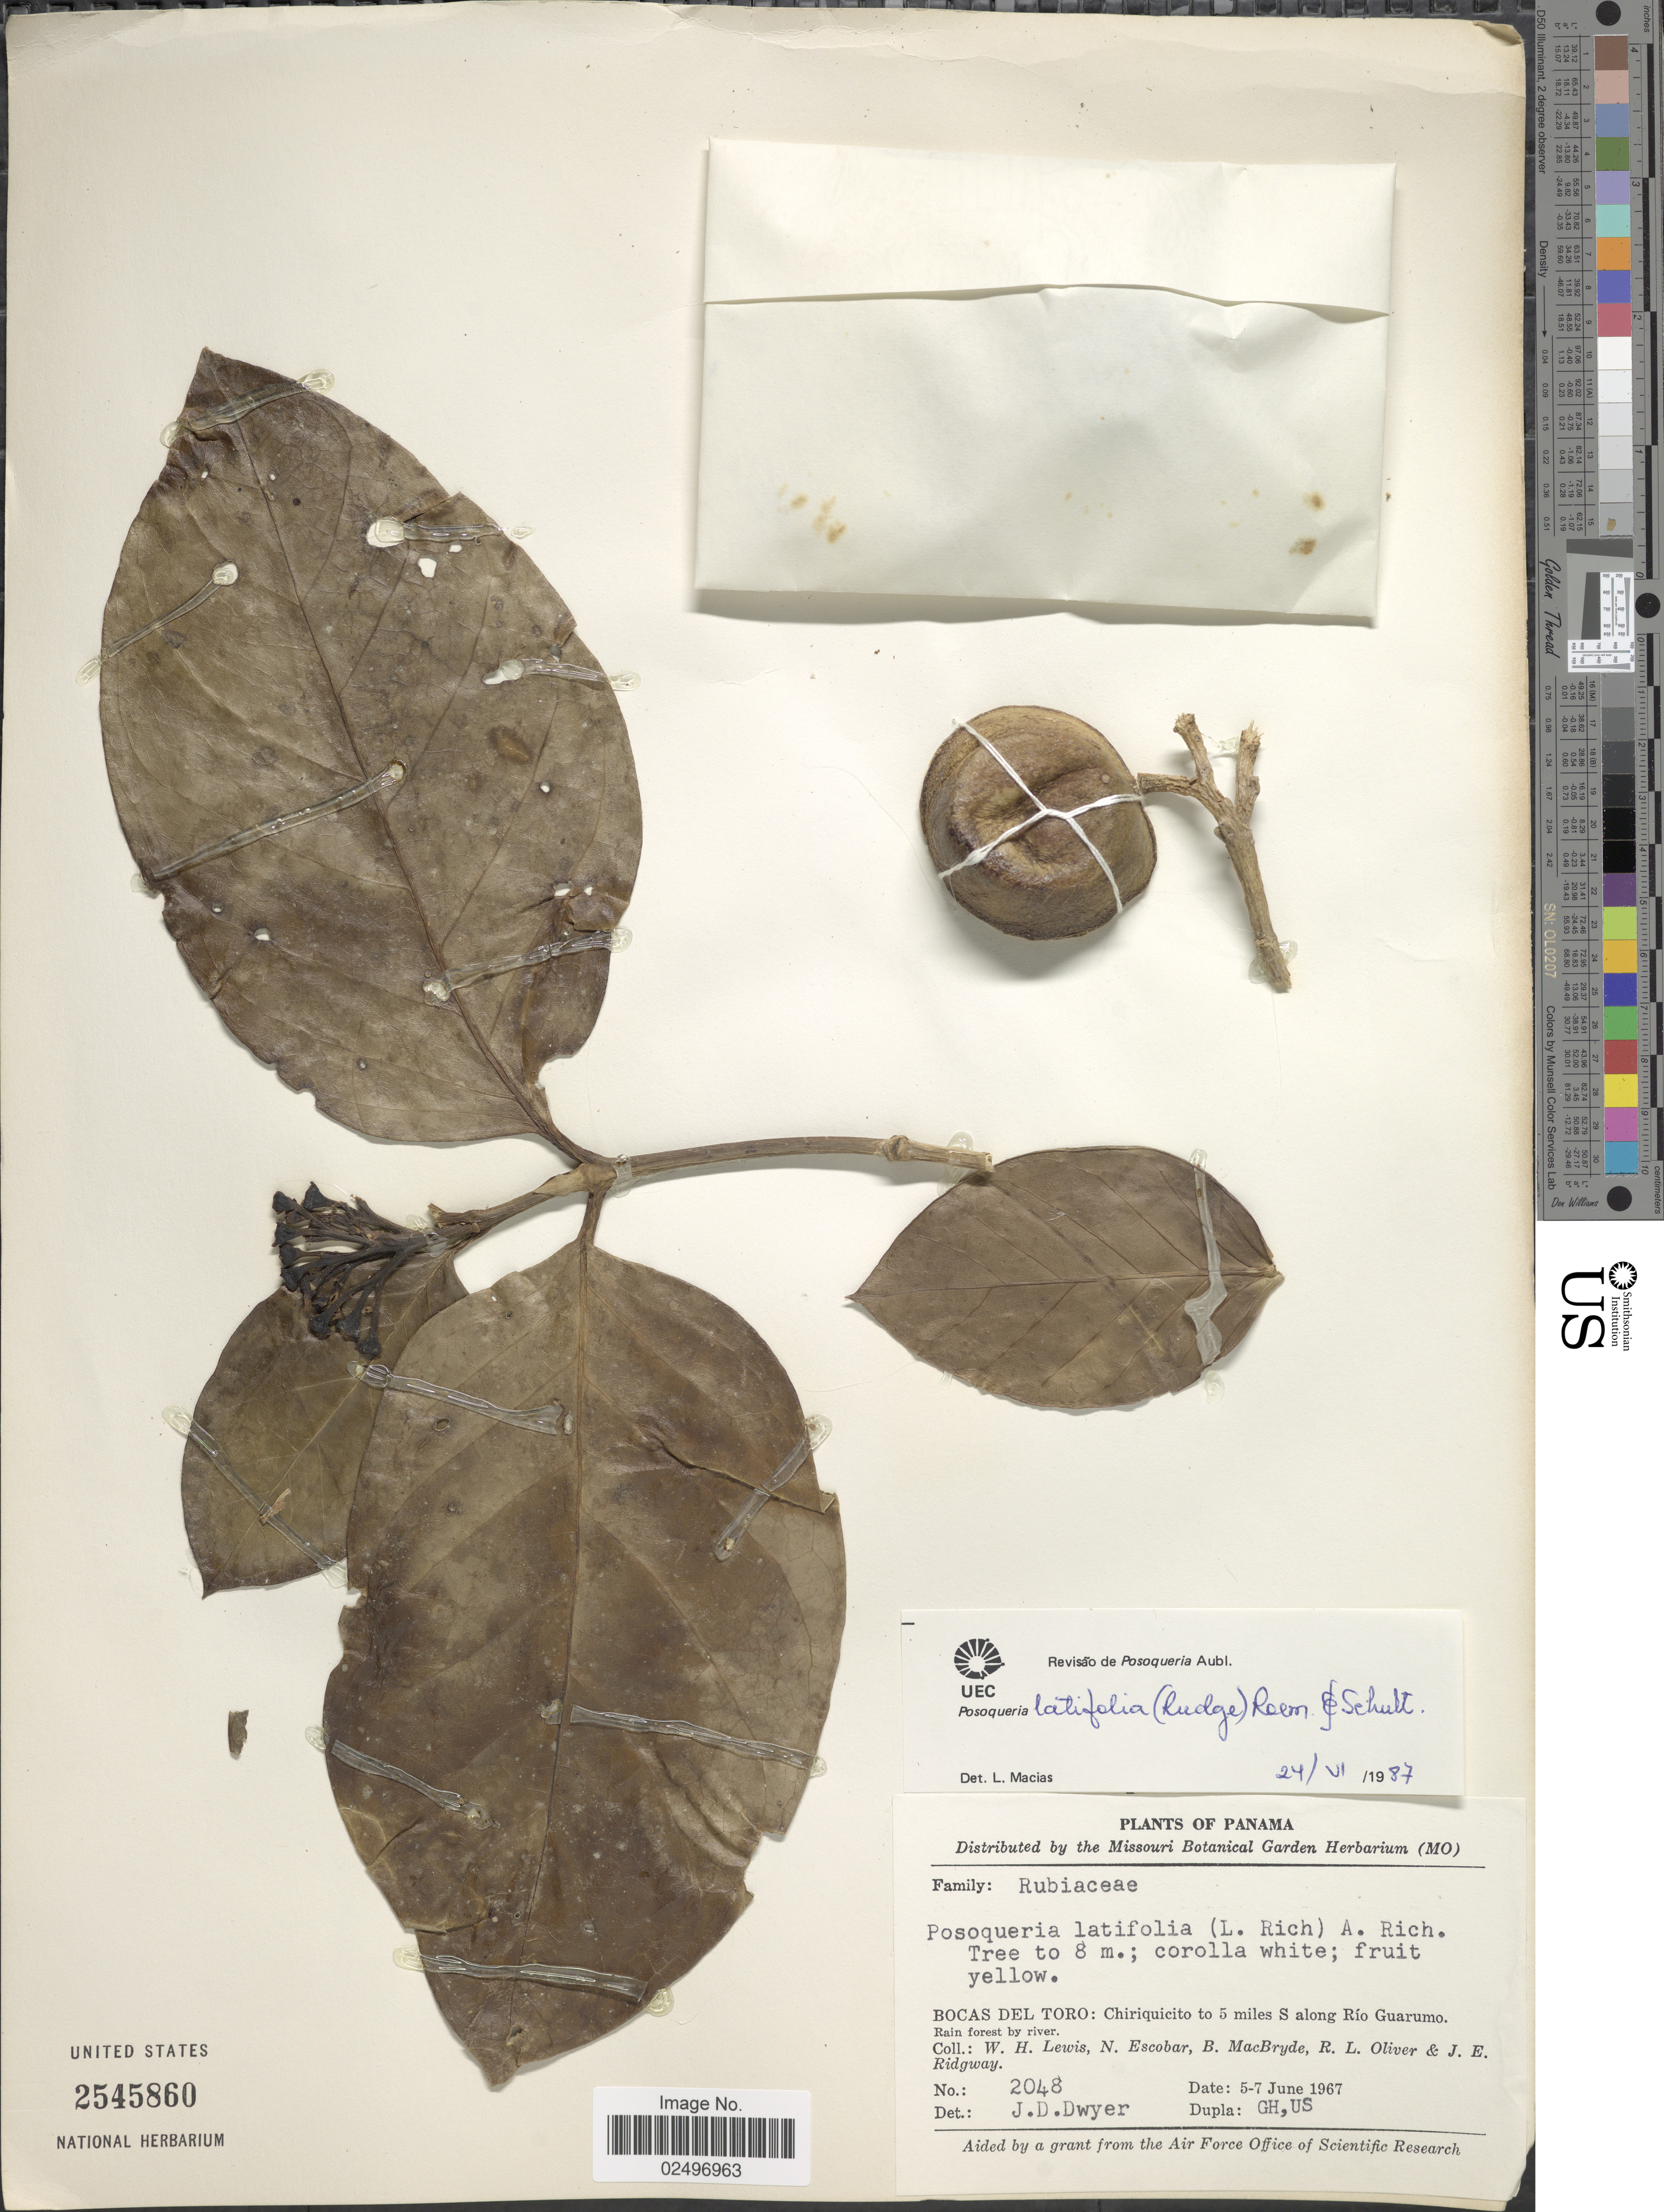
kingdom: Plantae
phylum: Tracheophyta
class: Magnoliopsida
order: Gentianales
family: Rubiaceae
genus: Posoqueria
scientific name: Posoqueria latifolia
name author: (Rudge) Roem. & Schult.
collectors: W. H. Lewis, N. Escobar, B. MacBryde, R. Oliver & J. Ridgway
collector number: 2048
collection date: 1967-06-05/1967-06-07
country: Panama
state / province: Bocas del Toro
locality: Chiriquicito to 5 miles S along Río Guarumo. Rain forest by river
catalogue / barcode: US 2545860